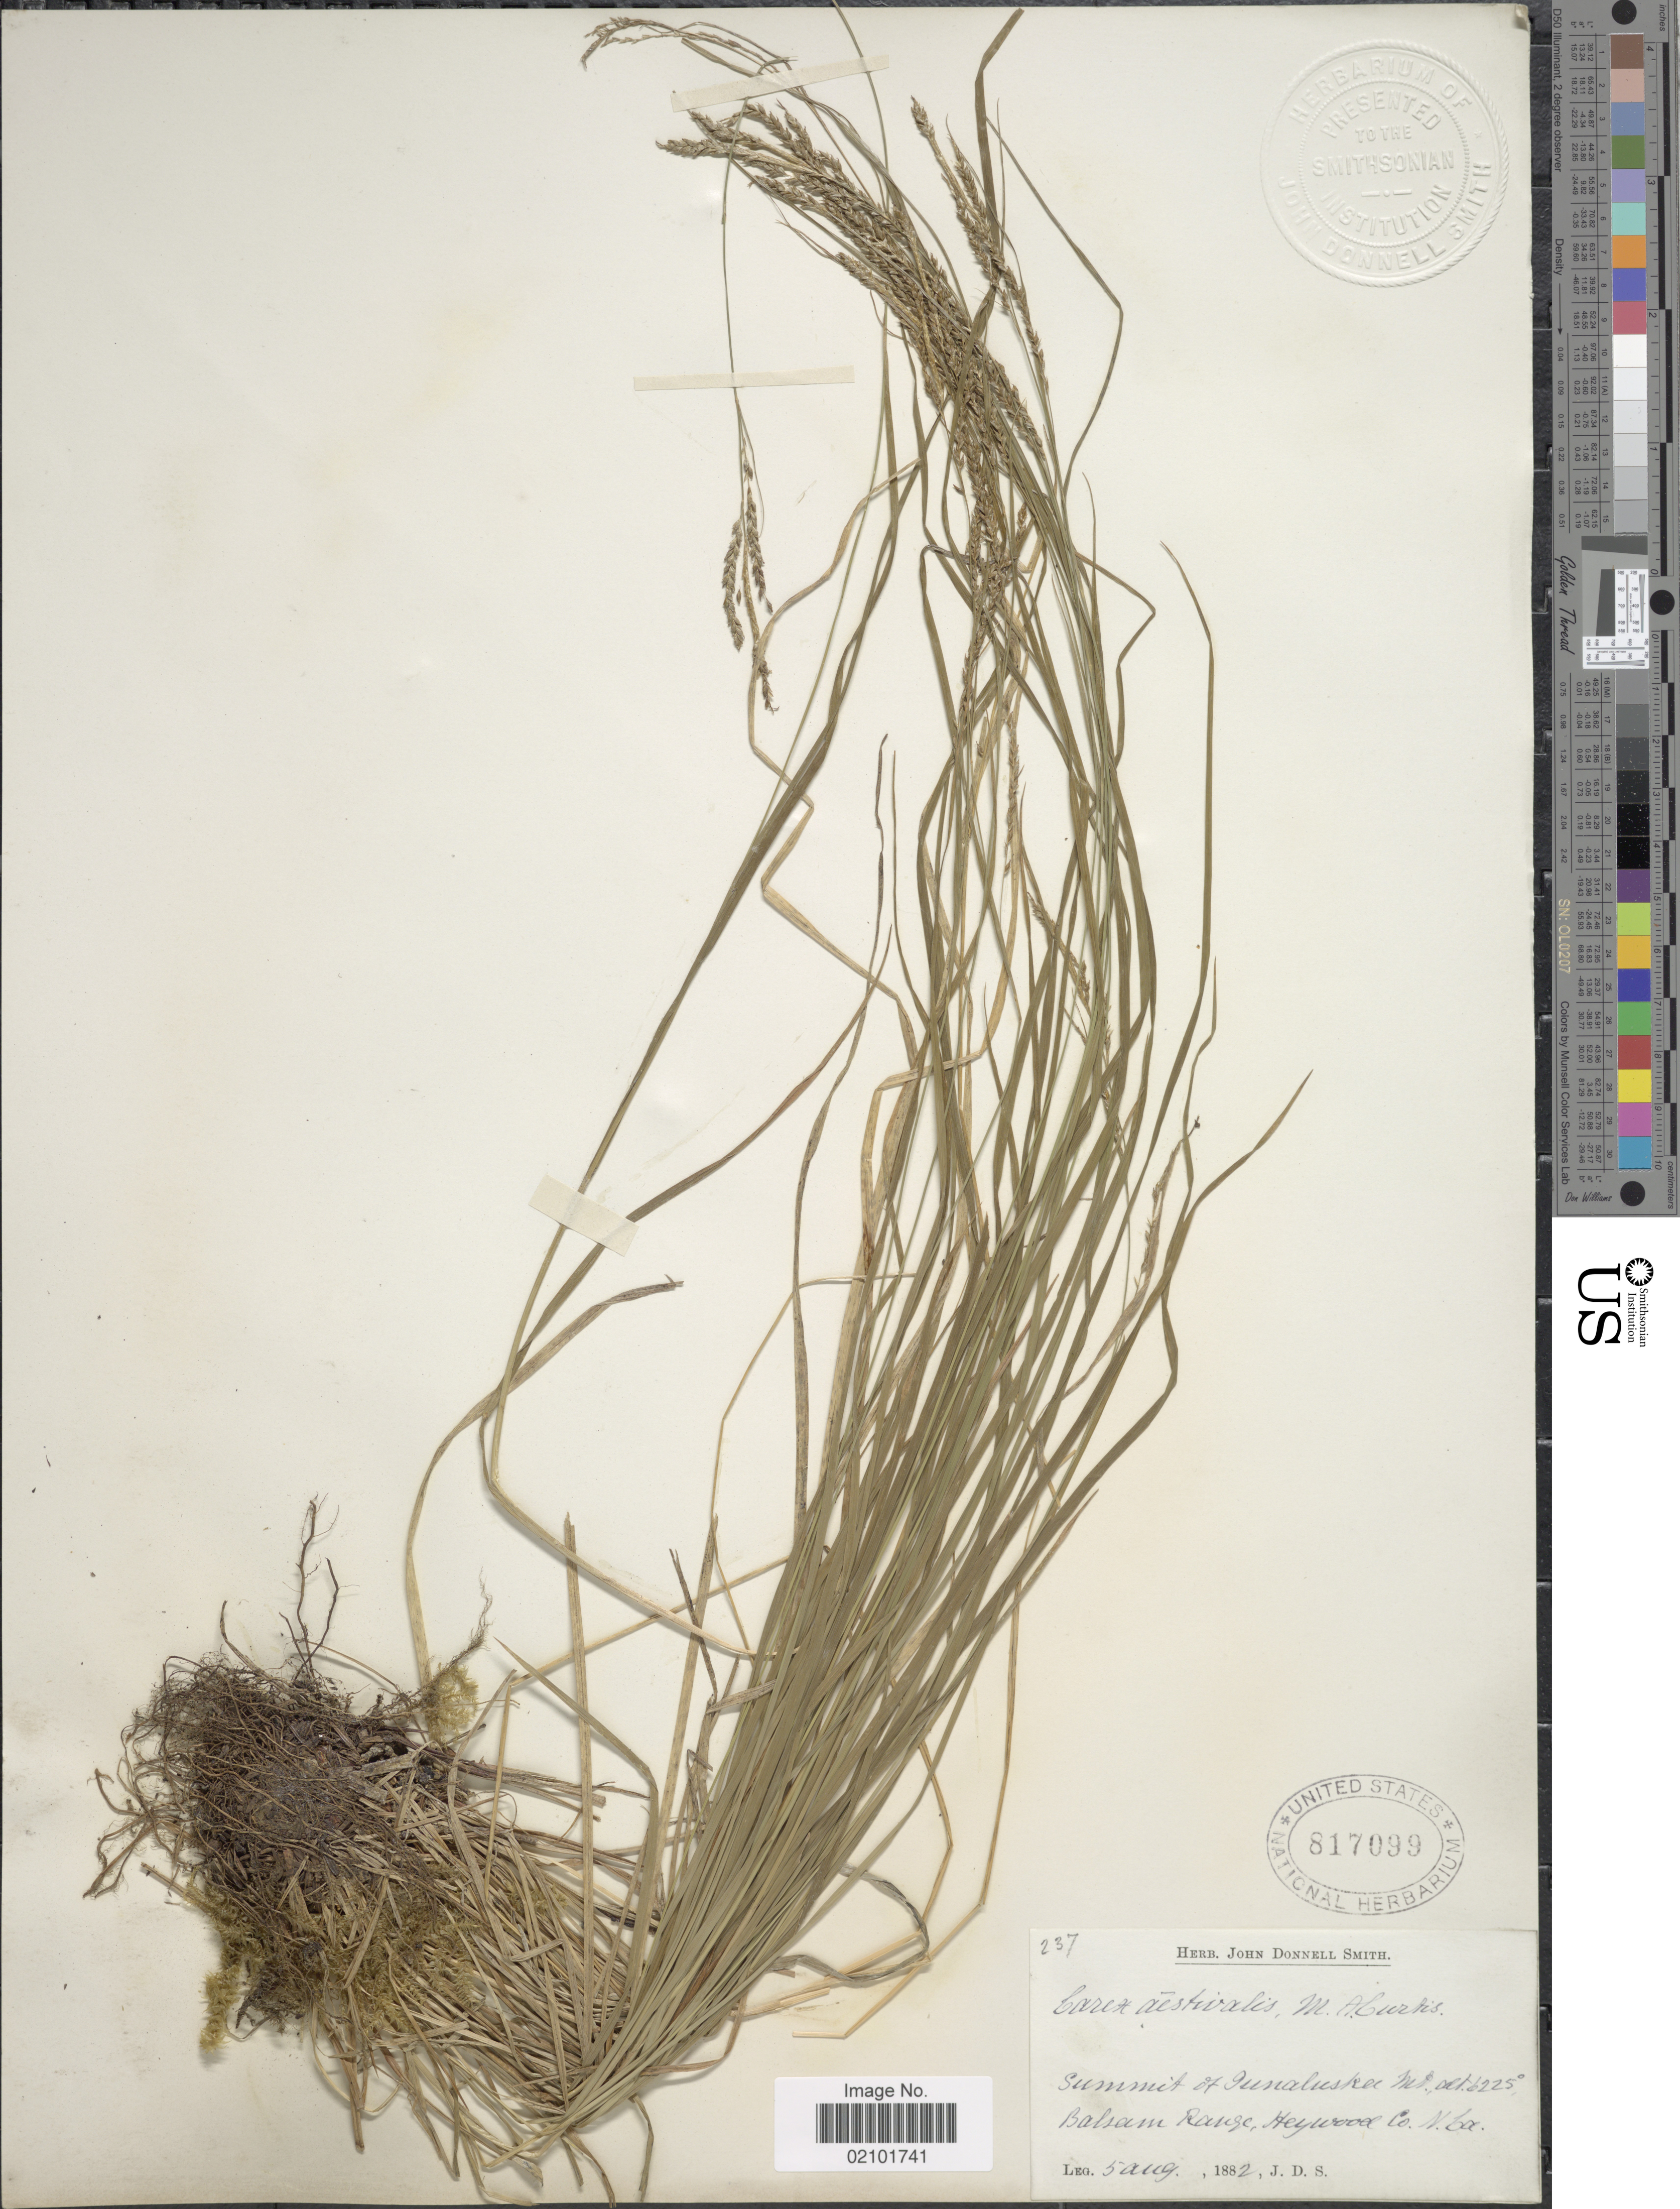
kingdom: Plantae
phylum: Tracheophyta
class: Liliopsida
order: Poales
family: Cyperaceae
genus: Carex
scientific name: Carex aestivalis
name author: M.A. Curtis ex A. Gray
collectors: J. Donnell Smith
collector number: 237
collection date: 1882-08-05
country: United States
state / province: North Carolina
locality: Summit of Tunaluska Mt., Balsam Range, Keywood Co.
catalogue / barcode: US 817099